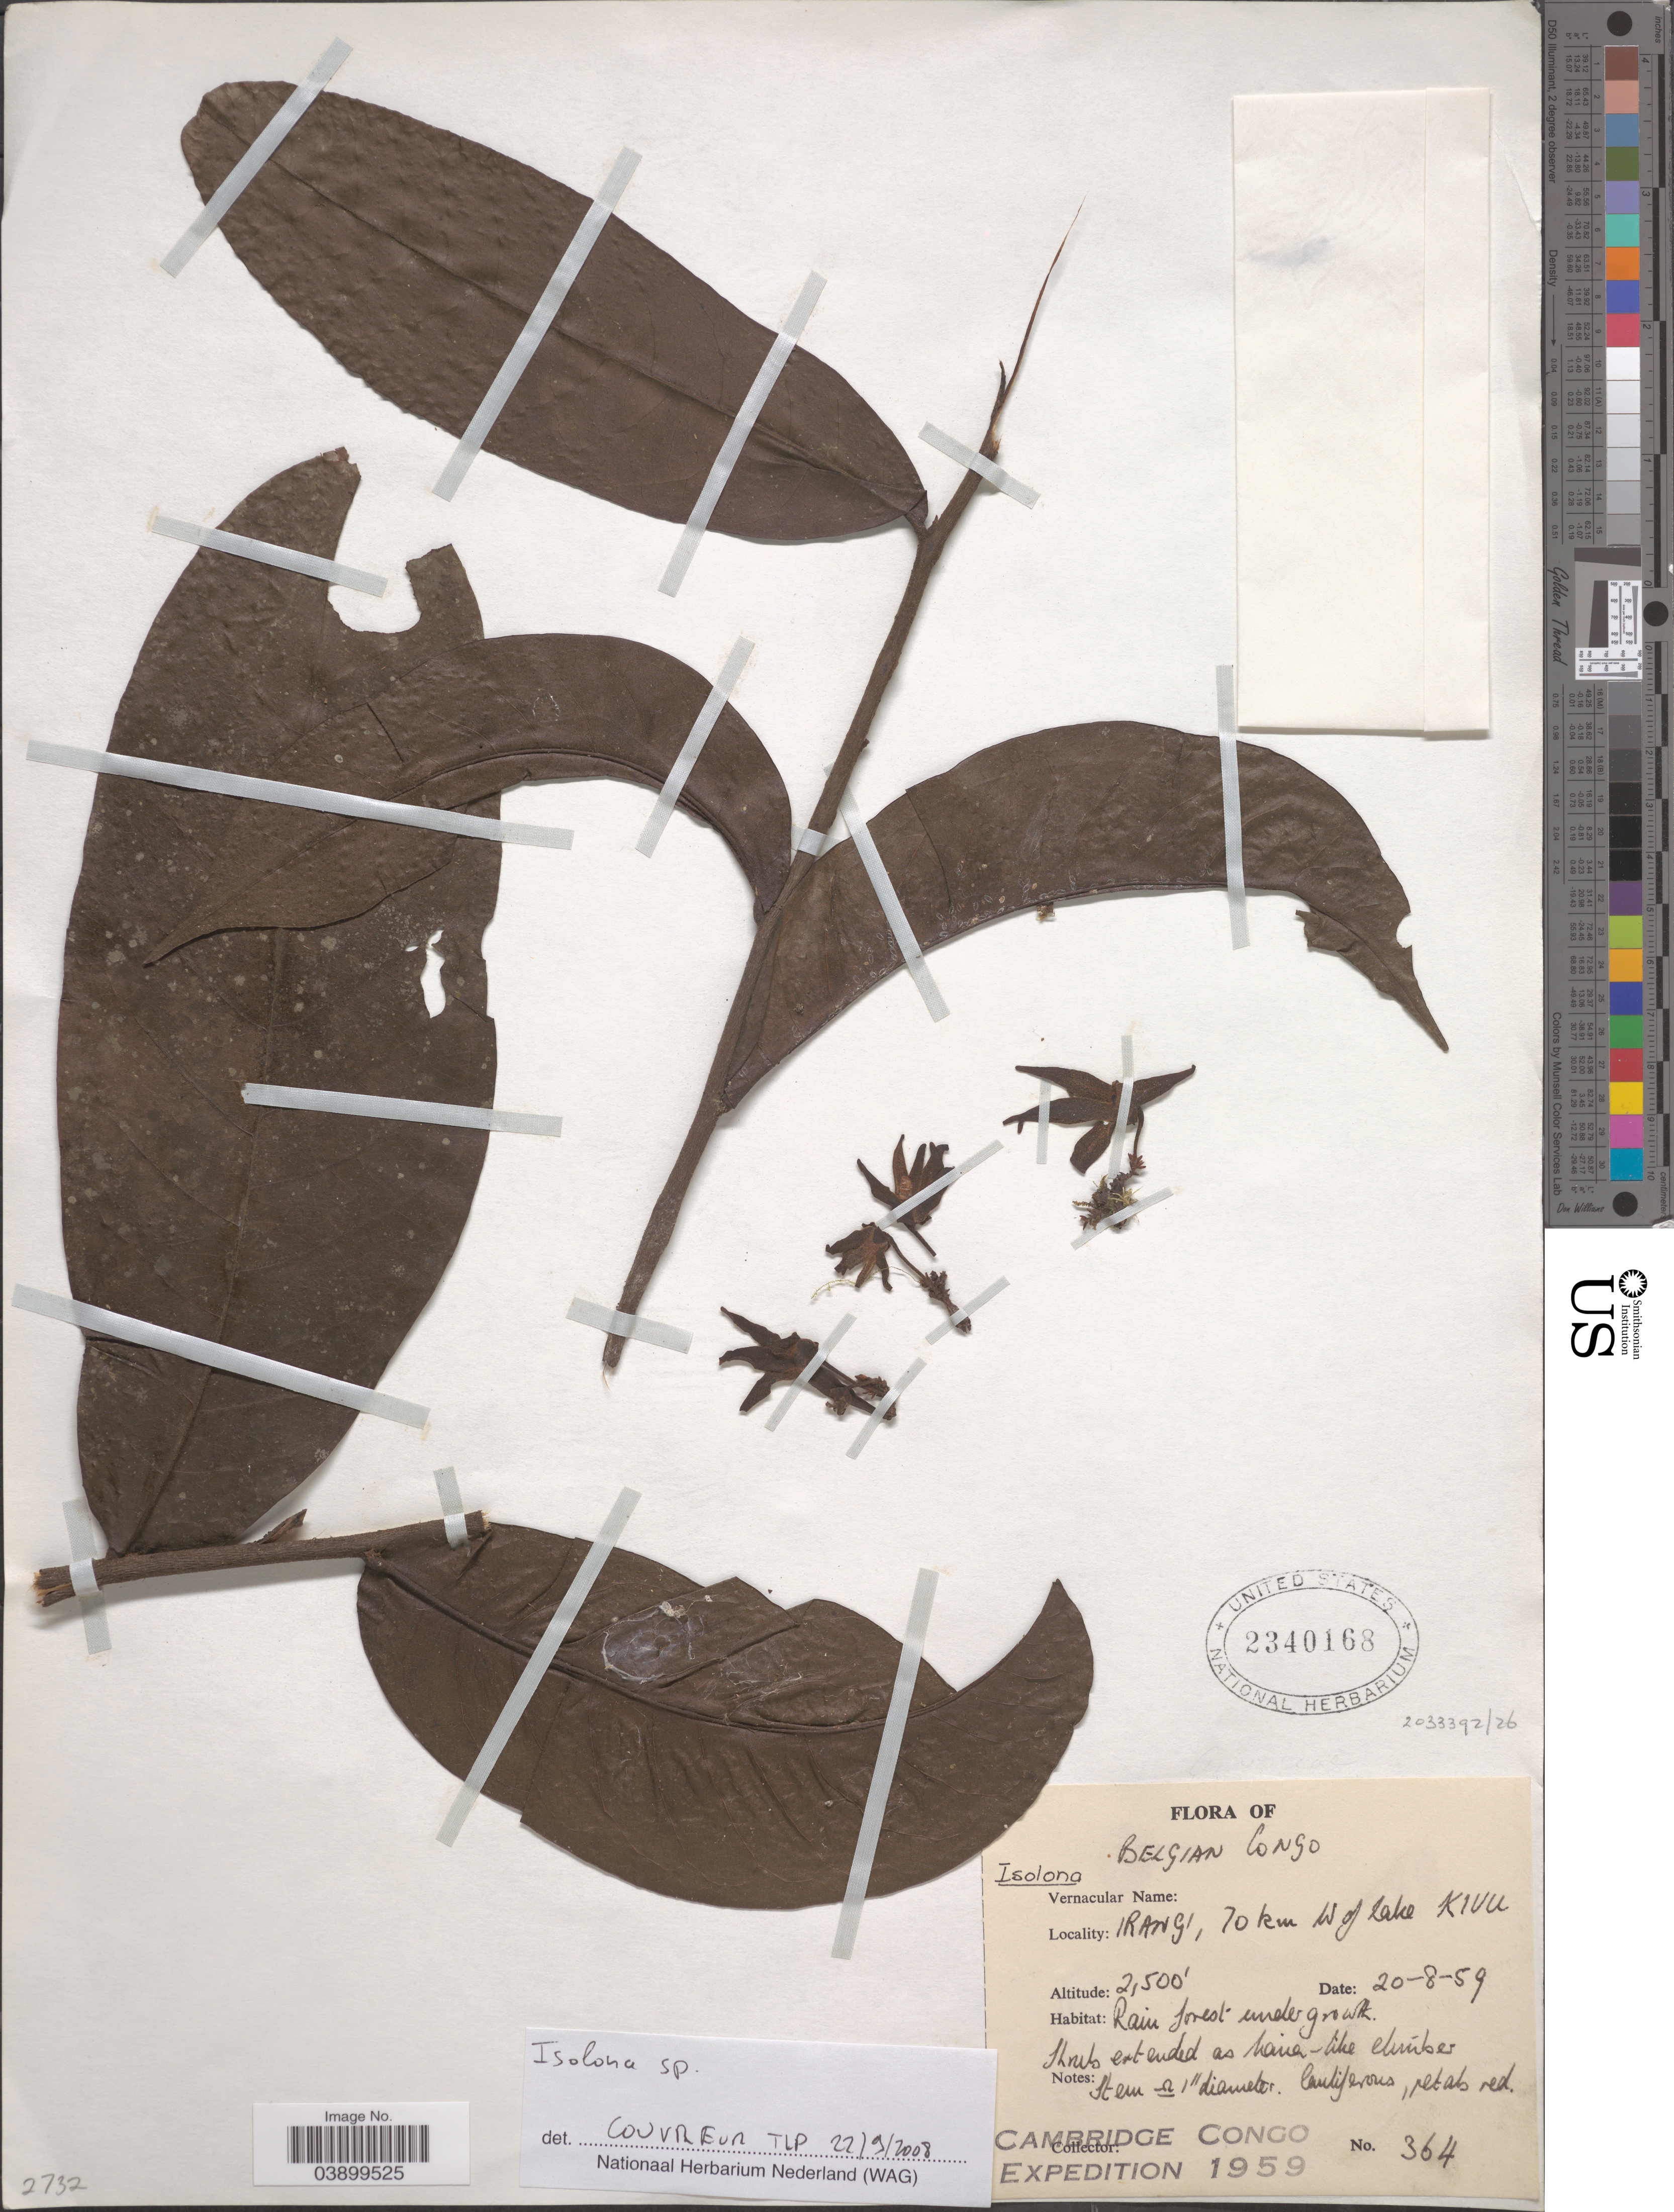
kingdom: Plantae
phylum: Tracheophyta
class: Magnoliopsida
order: Magnoliales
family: Annonaceae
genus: Isolona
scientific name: Isolona sp.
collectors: Cambridge Congo Expedition 1959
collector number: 364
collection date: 1959-08-20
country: Congo, Democratic Republic of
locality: Belgian Congo. Irangi, 70 km W of lake Kivu.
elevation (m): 762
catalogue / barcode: US 2340168